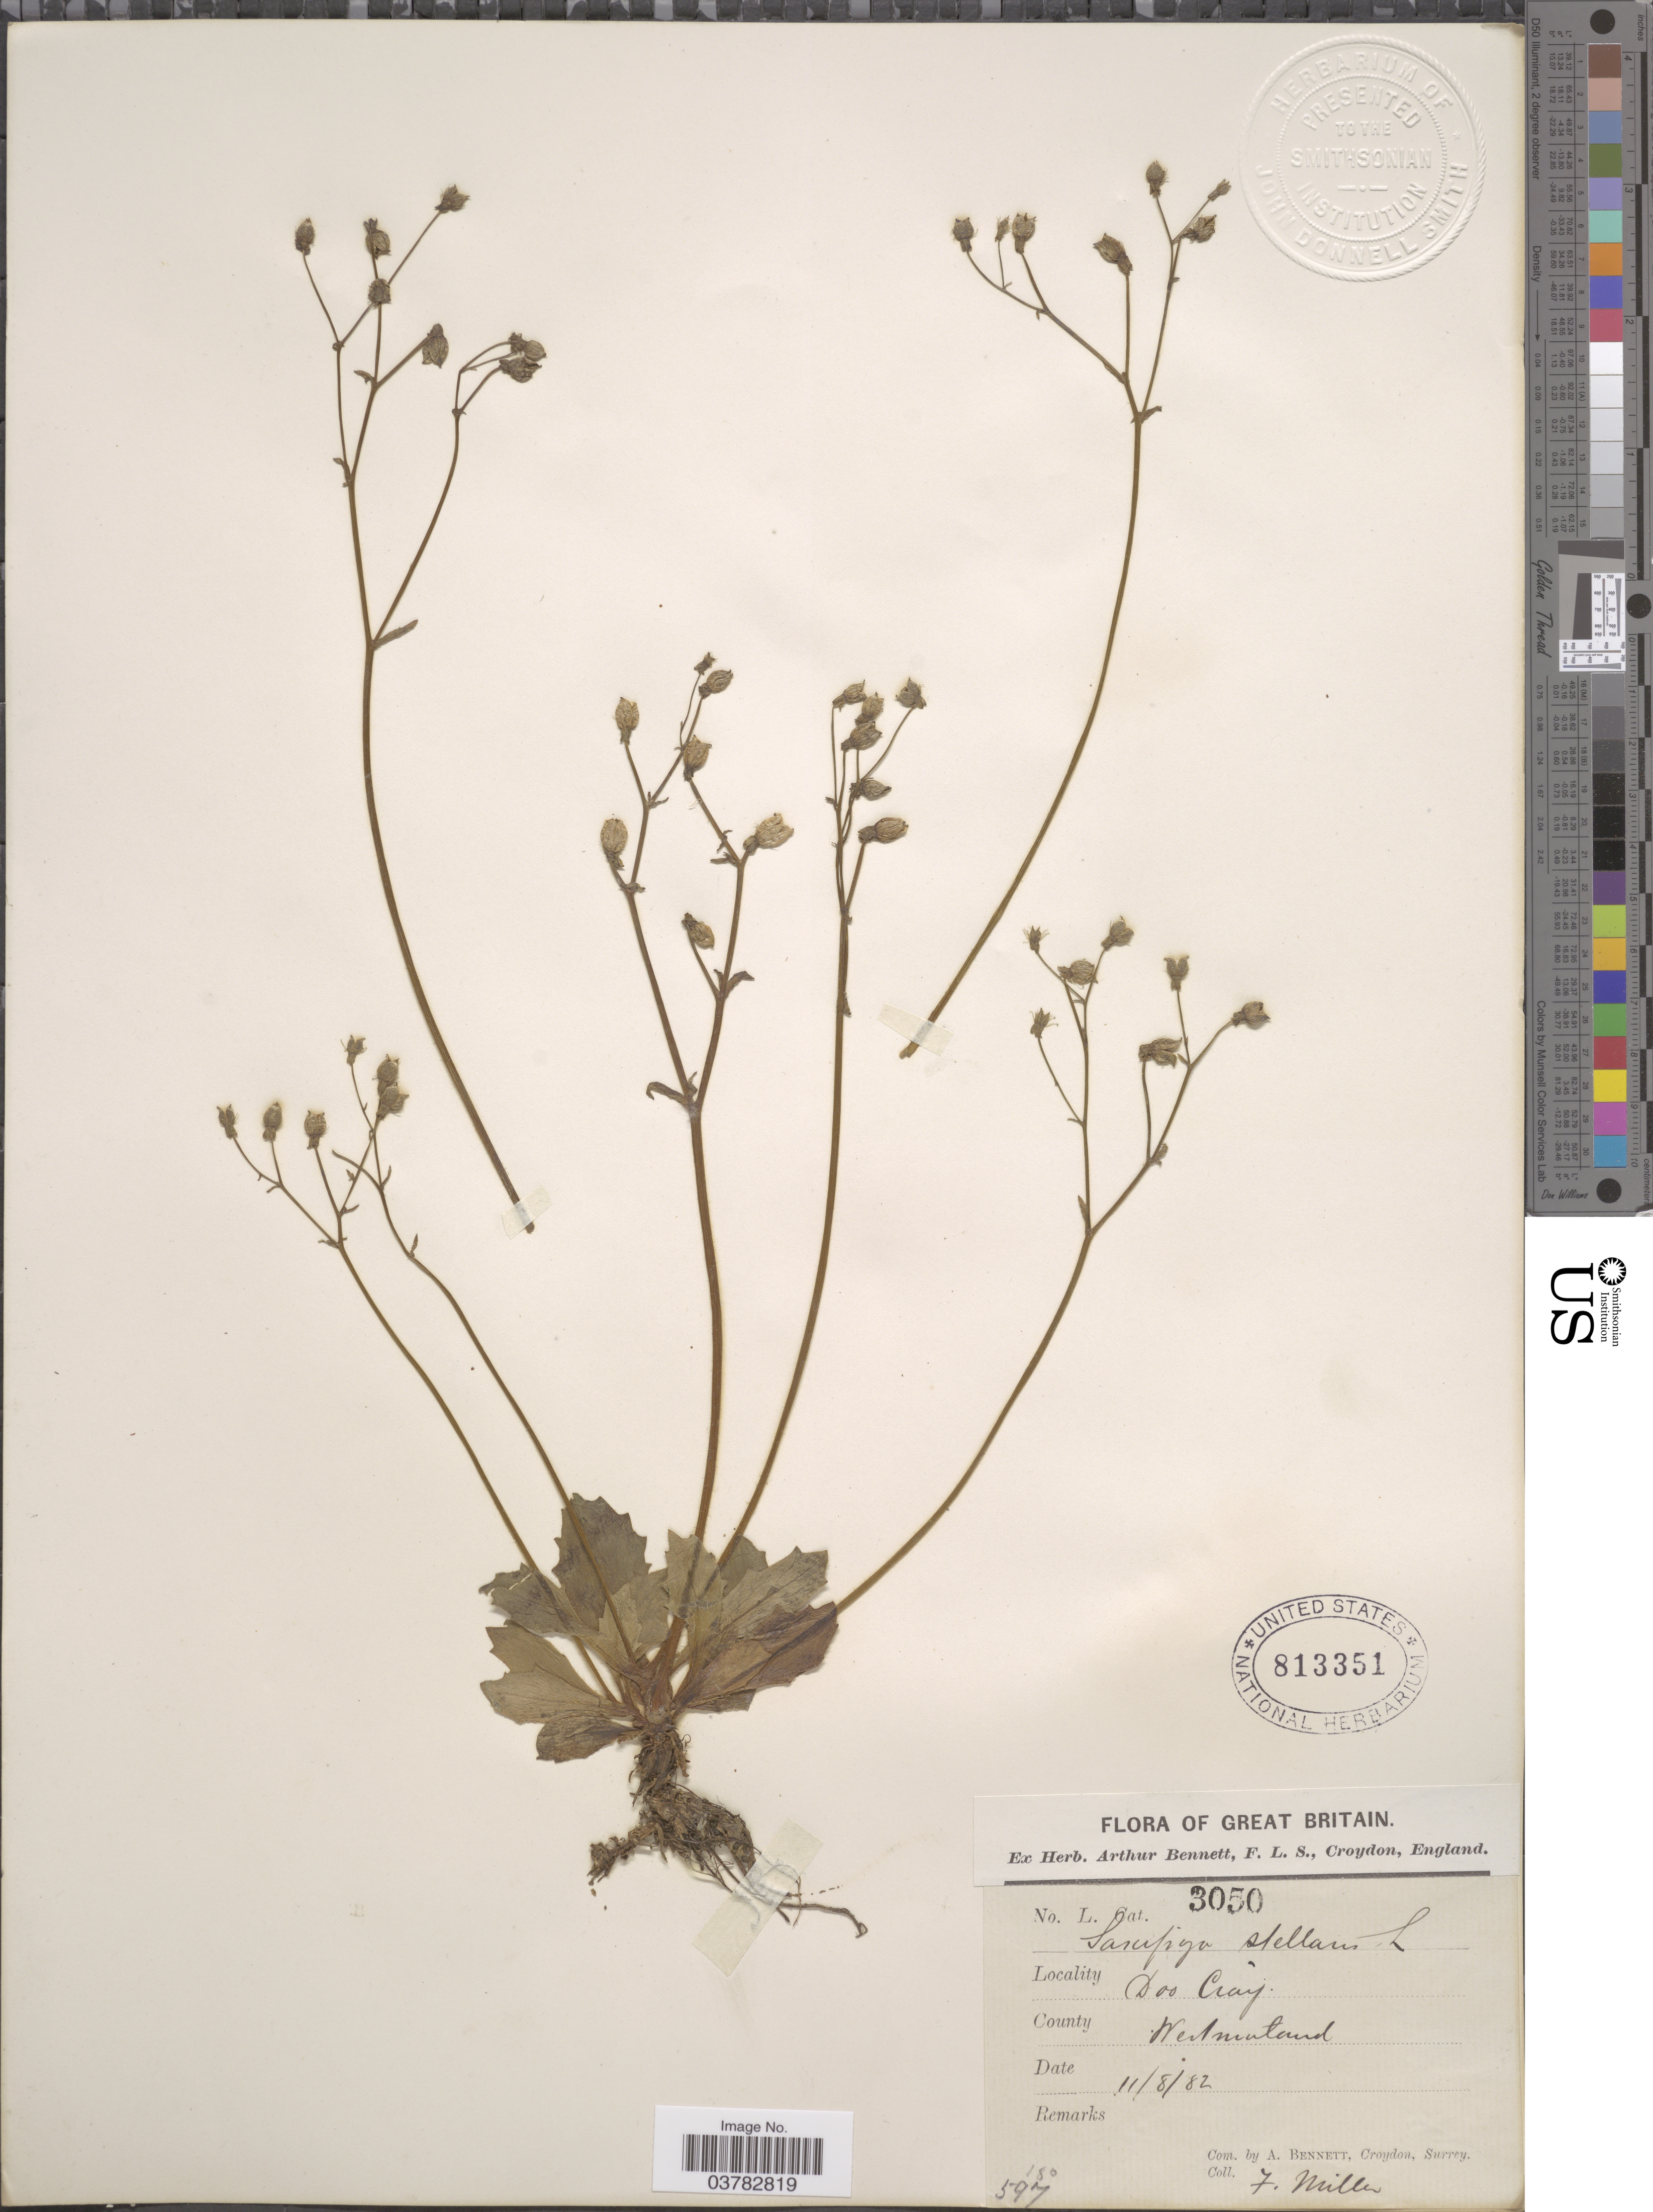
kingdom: Plantae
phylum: Tracheophyta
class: Magnoliopsida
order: Saxifragales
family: Saxifragaceae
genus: Micranthes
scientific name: Micranthes stellaris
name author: (L.) Galasso et al.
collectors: F. Miller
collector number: L. Cat. 3050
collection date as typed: Transcribed d/m/y: 11/8/82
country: United Kingdom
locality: Great Britain. Dos Cray. County Westmoreland.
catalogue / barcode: US 813351